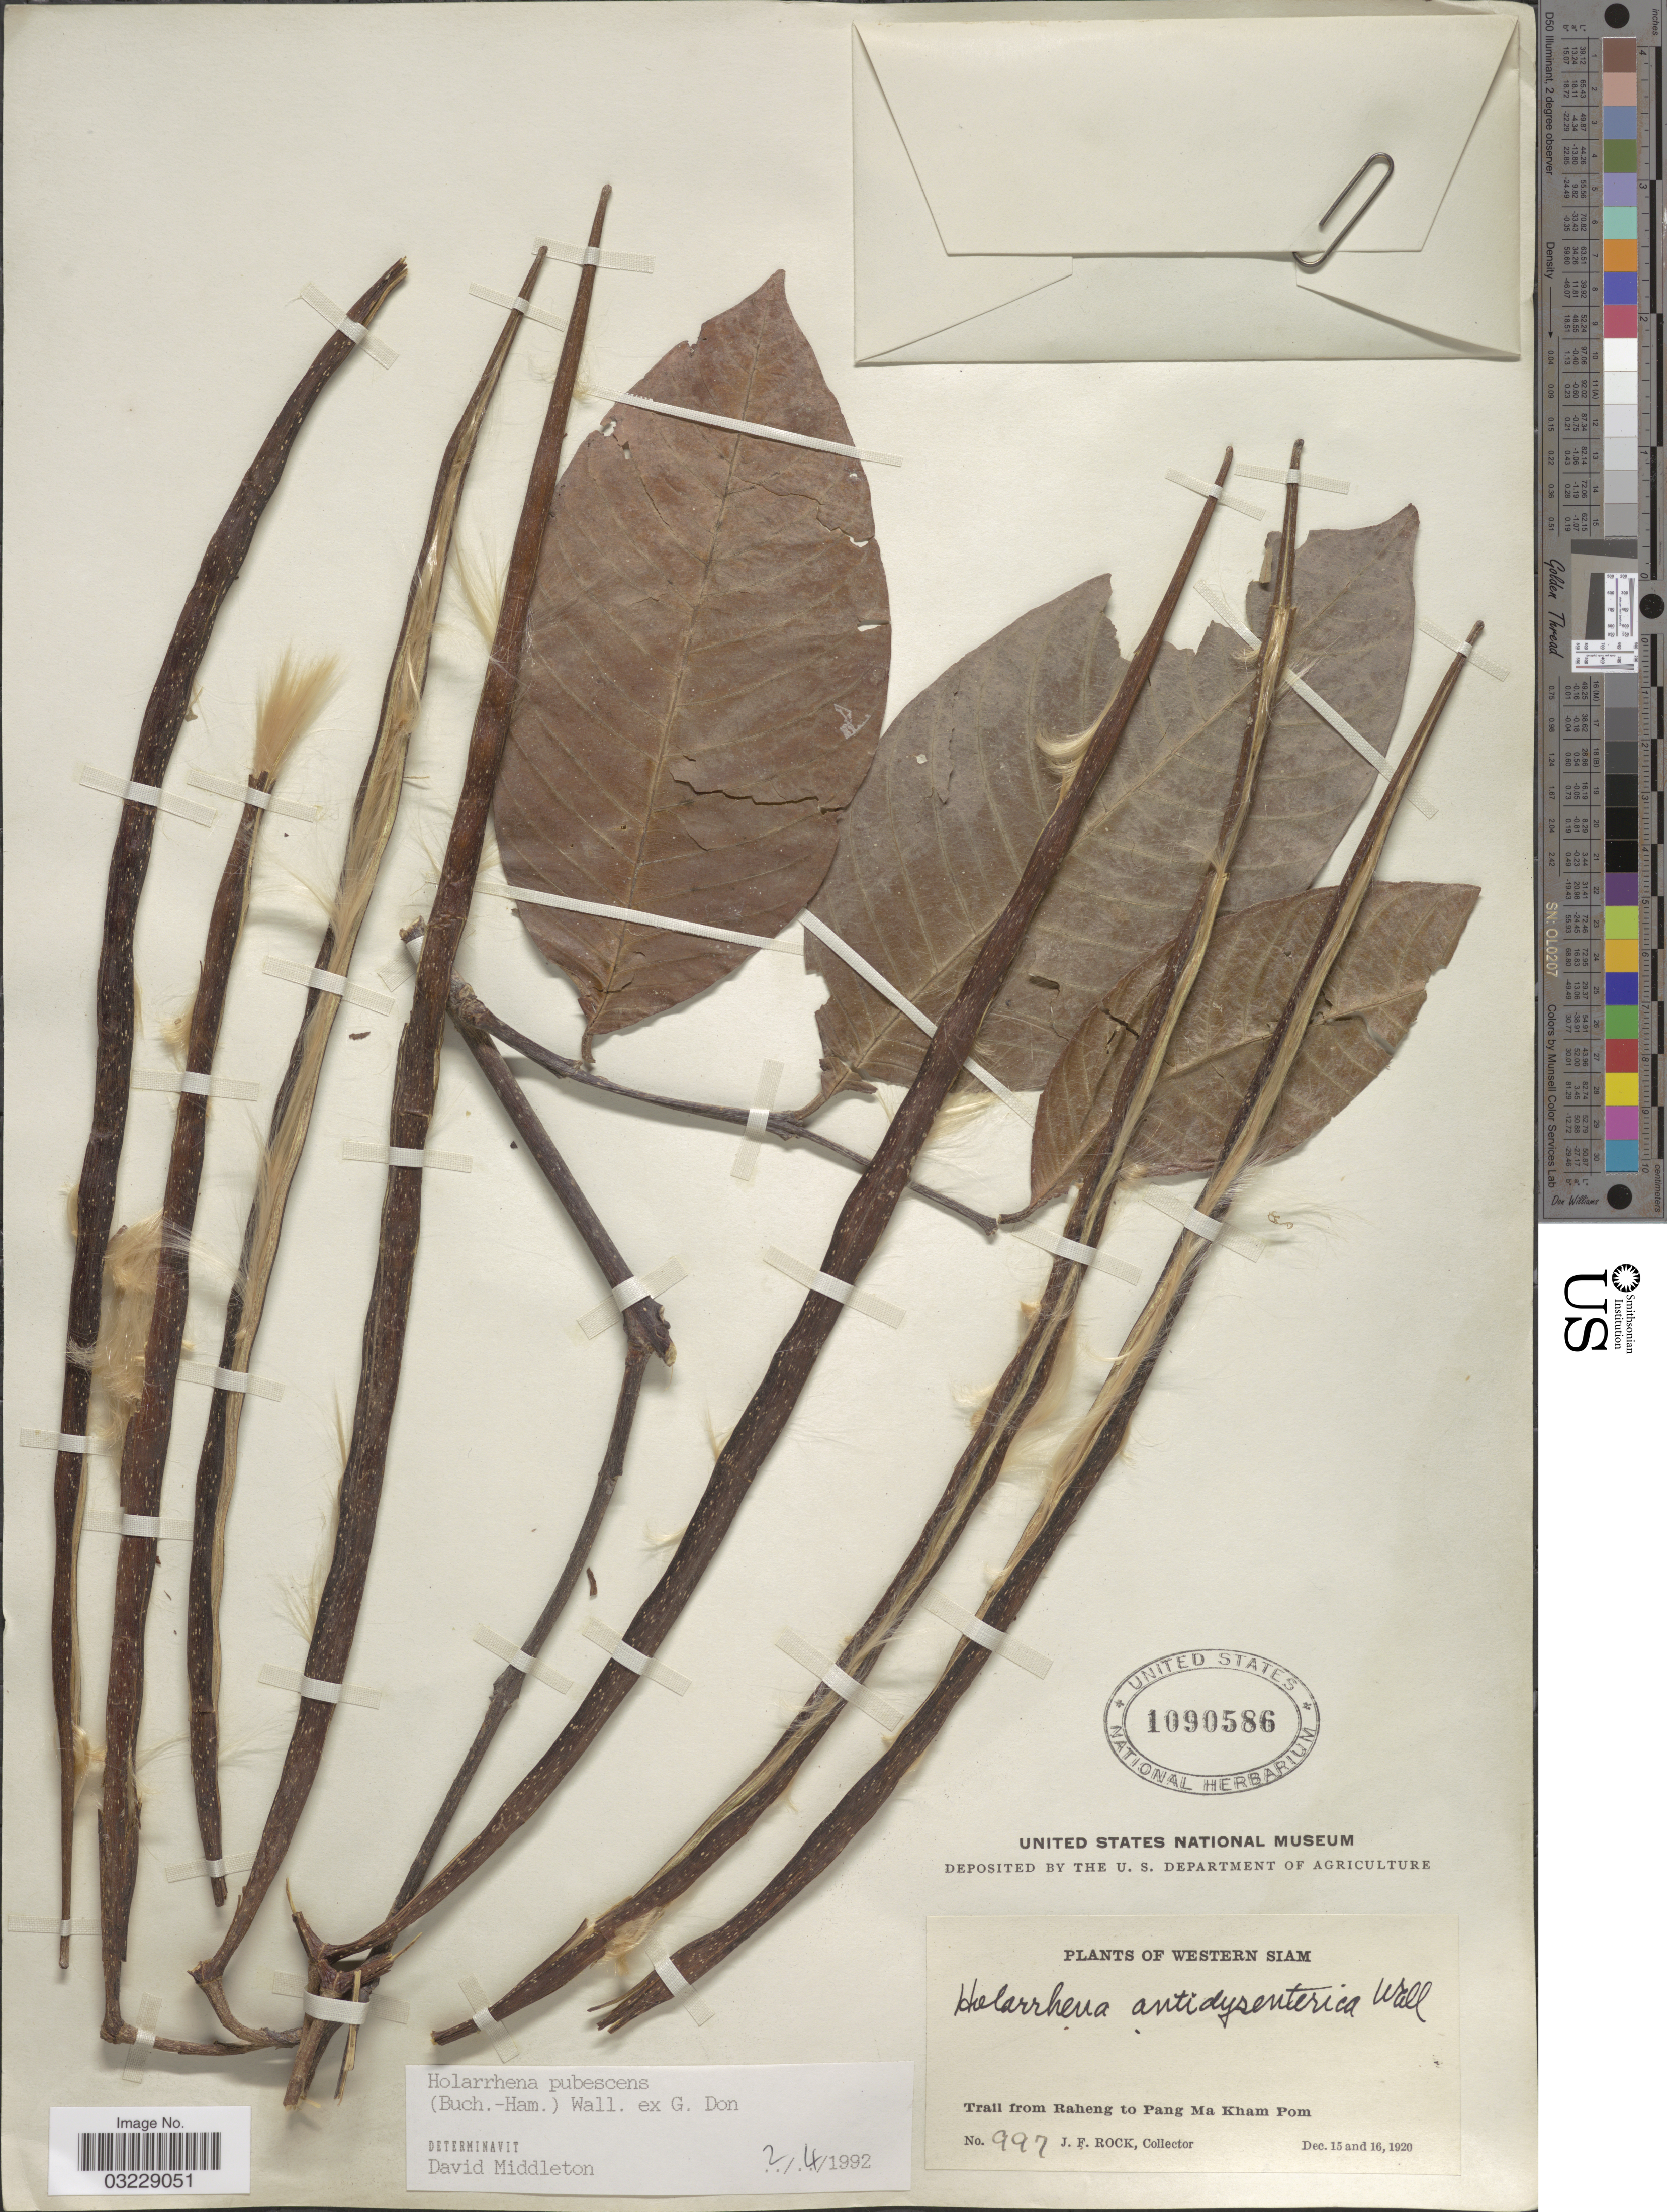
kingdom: Plantae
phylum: Tracheophyta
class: Magnoliopsida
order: Gentianales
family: Apocynaceae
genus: Holarrhena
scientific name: Holarrhena pubescens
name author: (Buch.-Ham.) Wall. ex G. Don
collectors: J. Rock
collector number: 997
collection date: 1920-12-15/1920-12-16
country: Thailand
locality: Western Siam. Trail from Raheng to Pang Ma Kham Pom.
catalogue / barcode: US 1090586